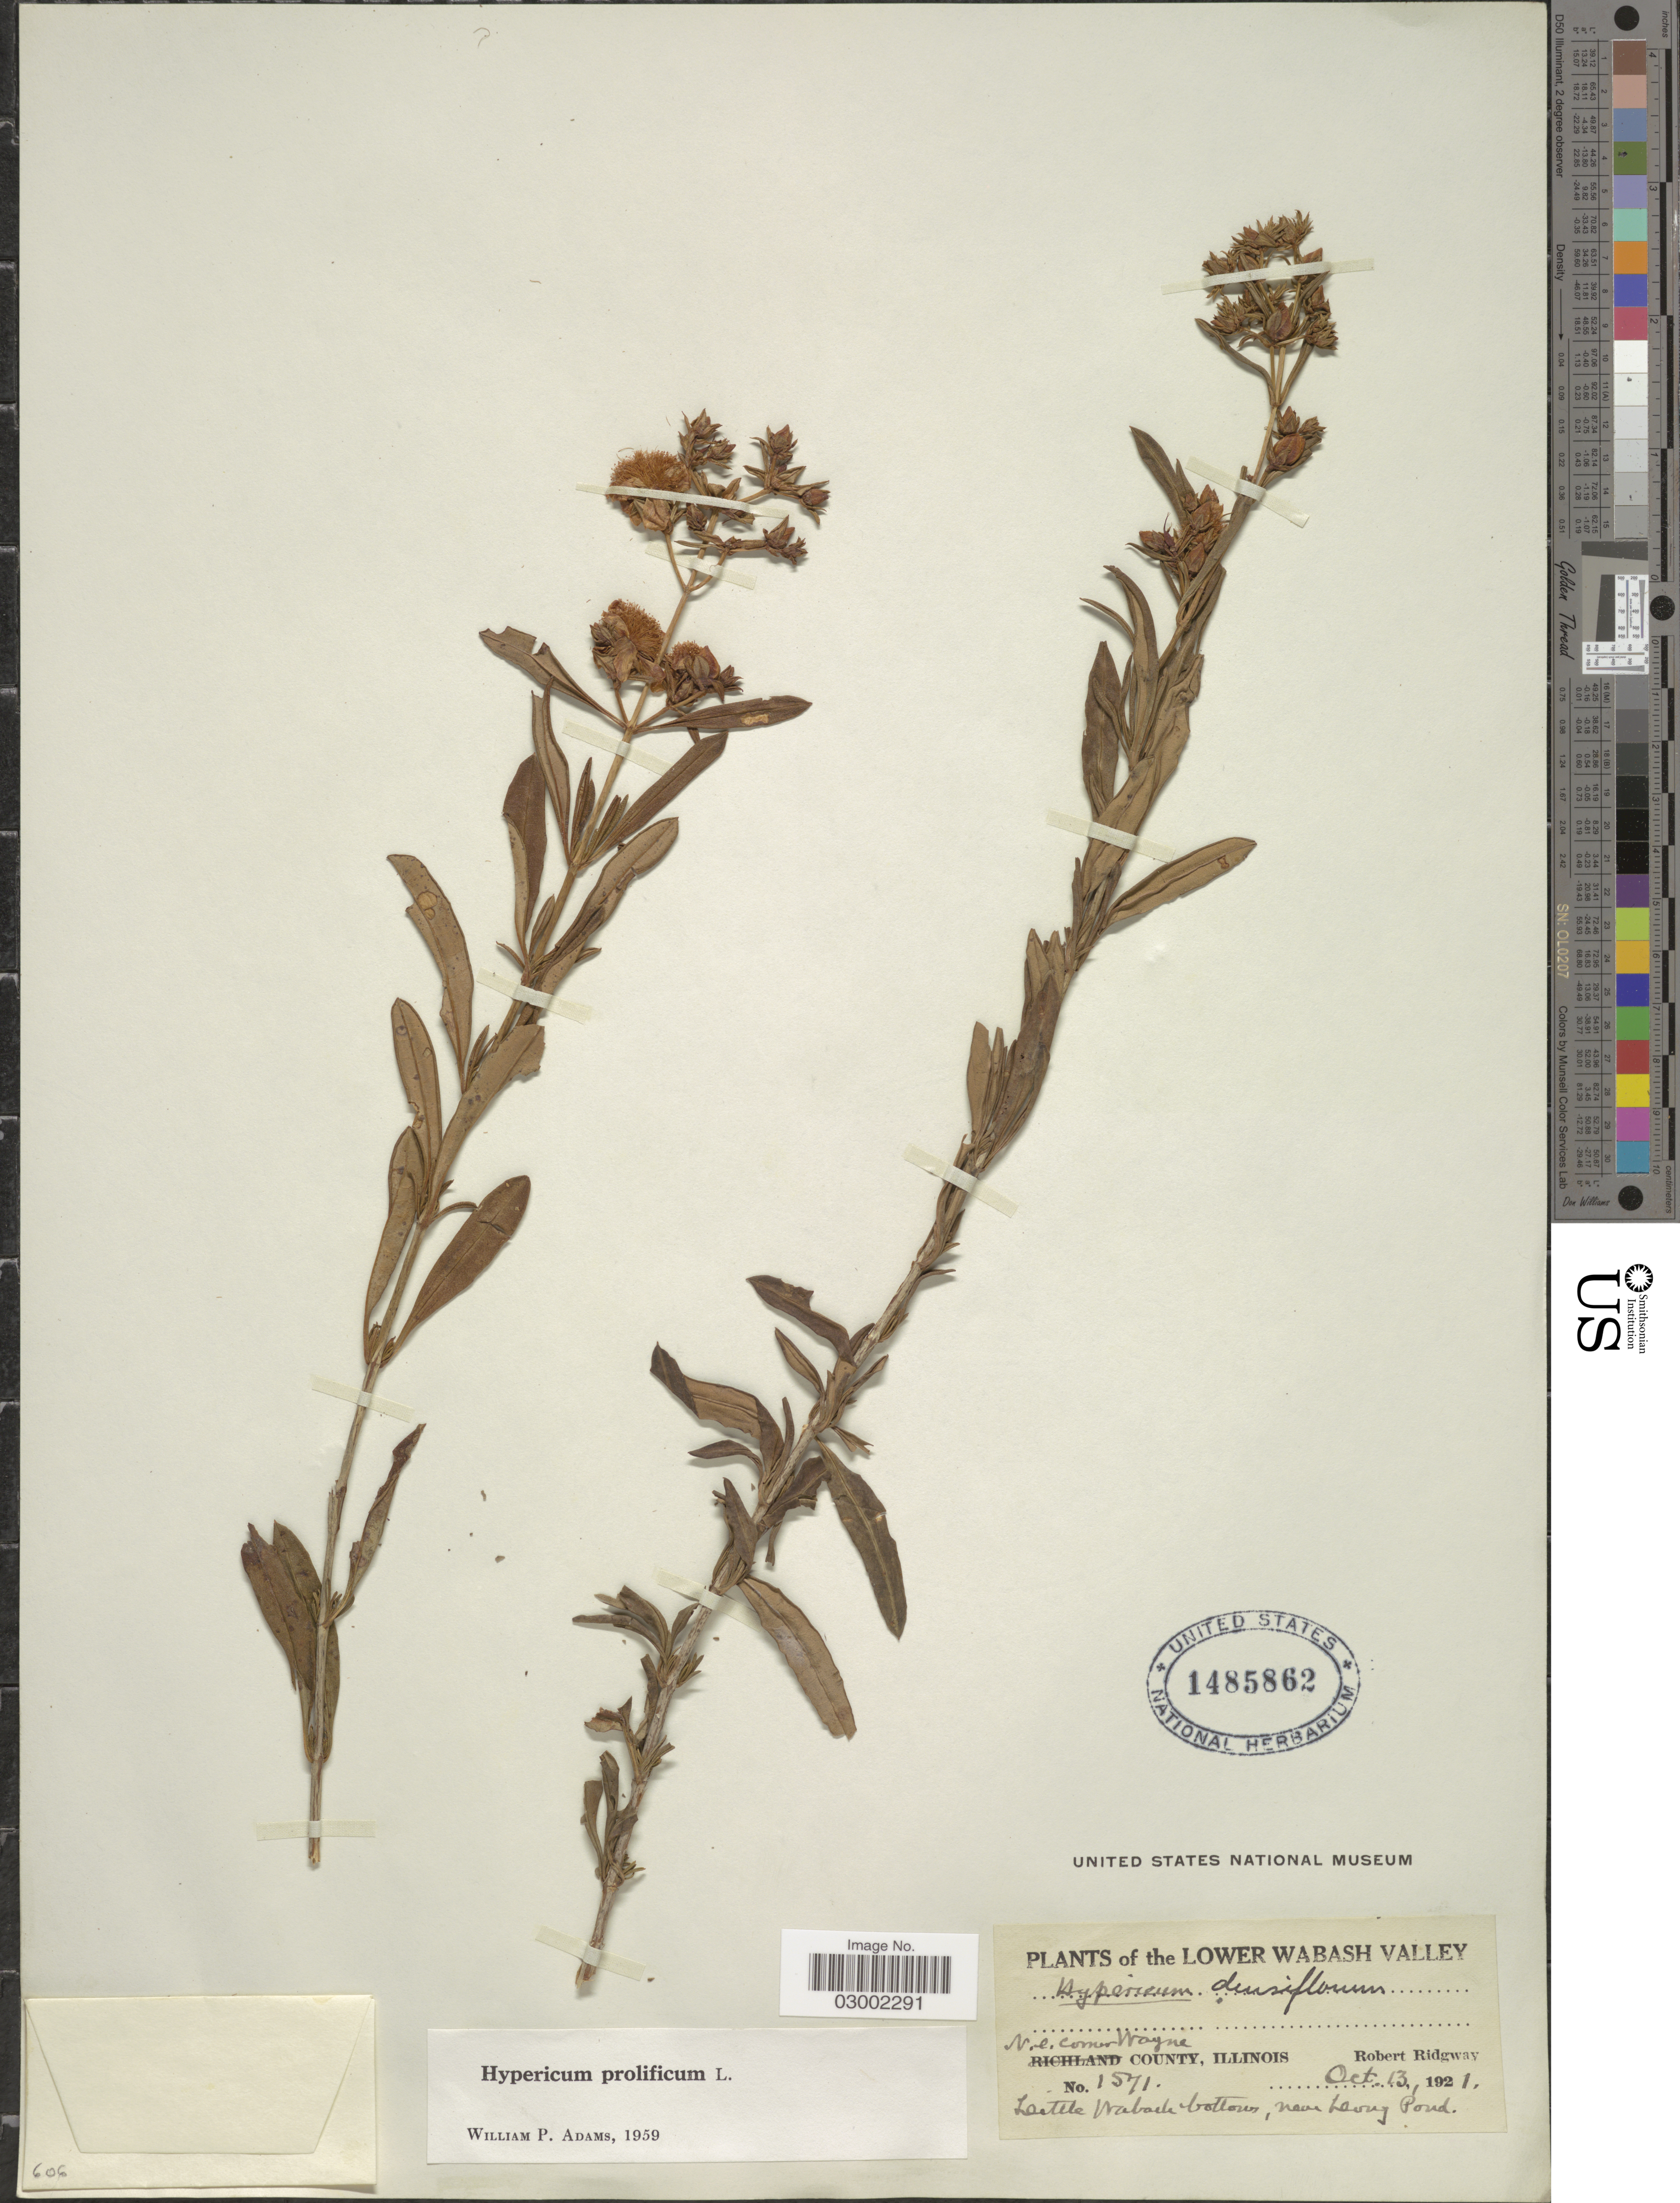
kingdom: Plantae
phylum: Tracheophyta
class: Magnoliopsida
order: Malpighiales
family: Hypericaceae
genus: Hypericum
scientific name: Hypericum prolificum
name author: L.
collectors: R. Ridgway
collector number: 1571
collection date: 1921-10-13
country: United States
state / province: Illinois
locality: Lower Wabash Valley. N.e. corner Wayne County. Little Wabash bottoms.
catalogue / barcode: US 1485862